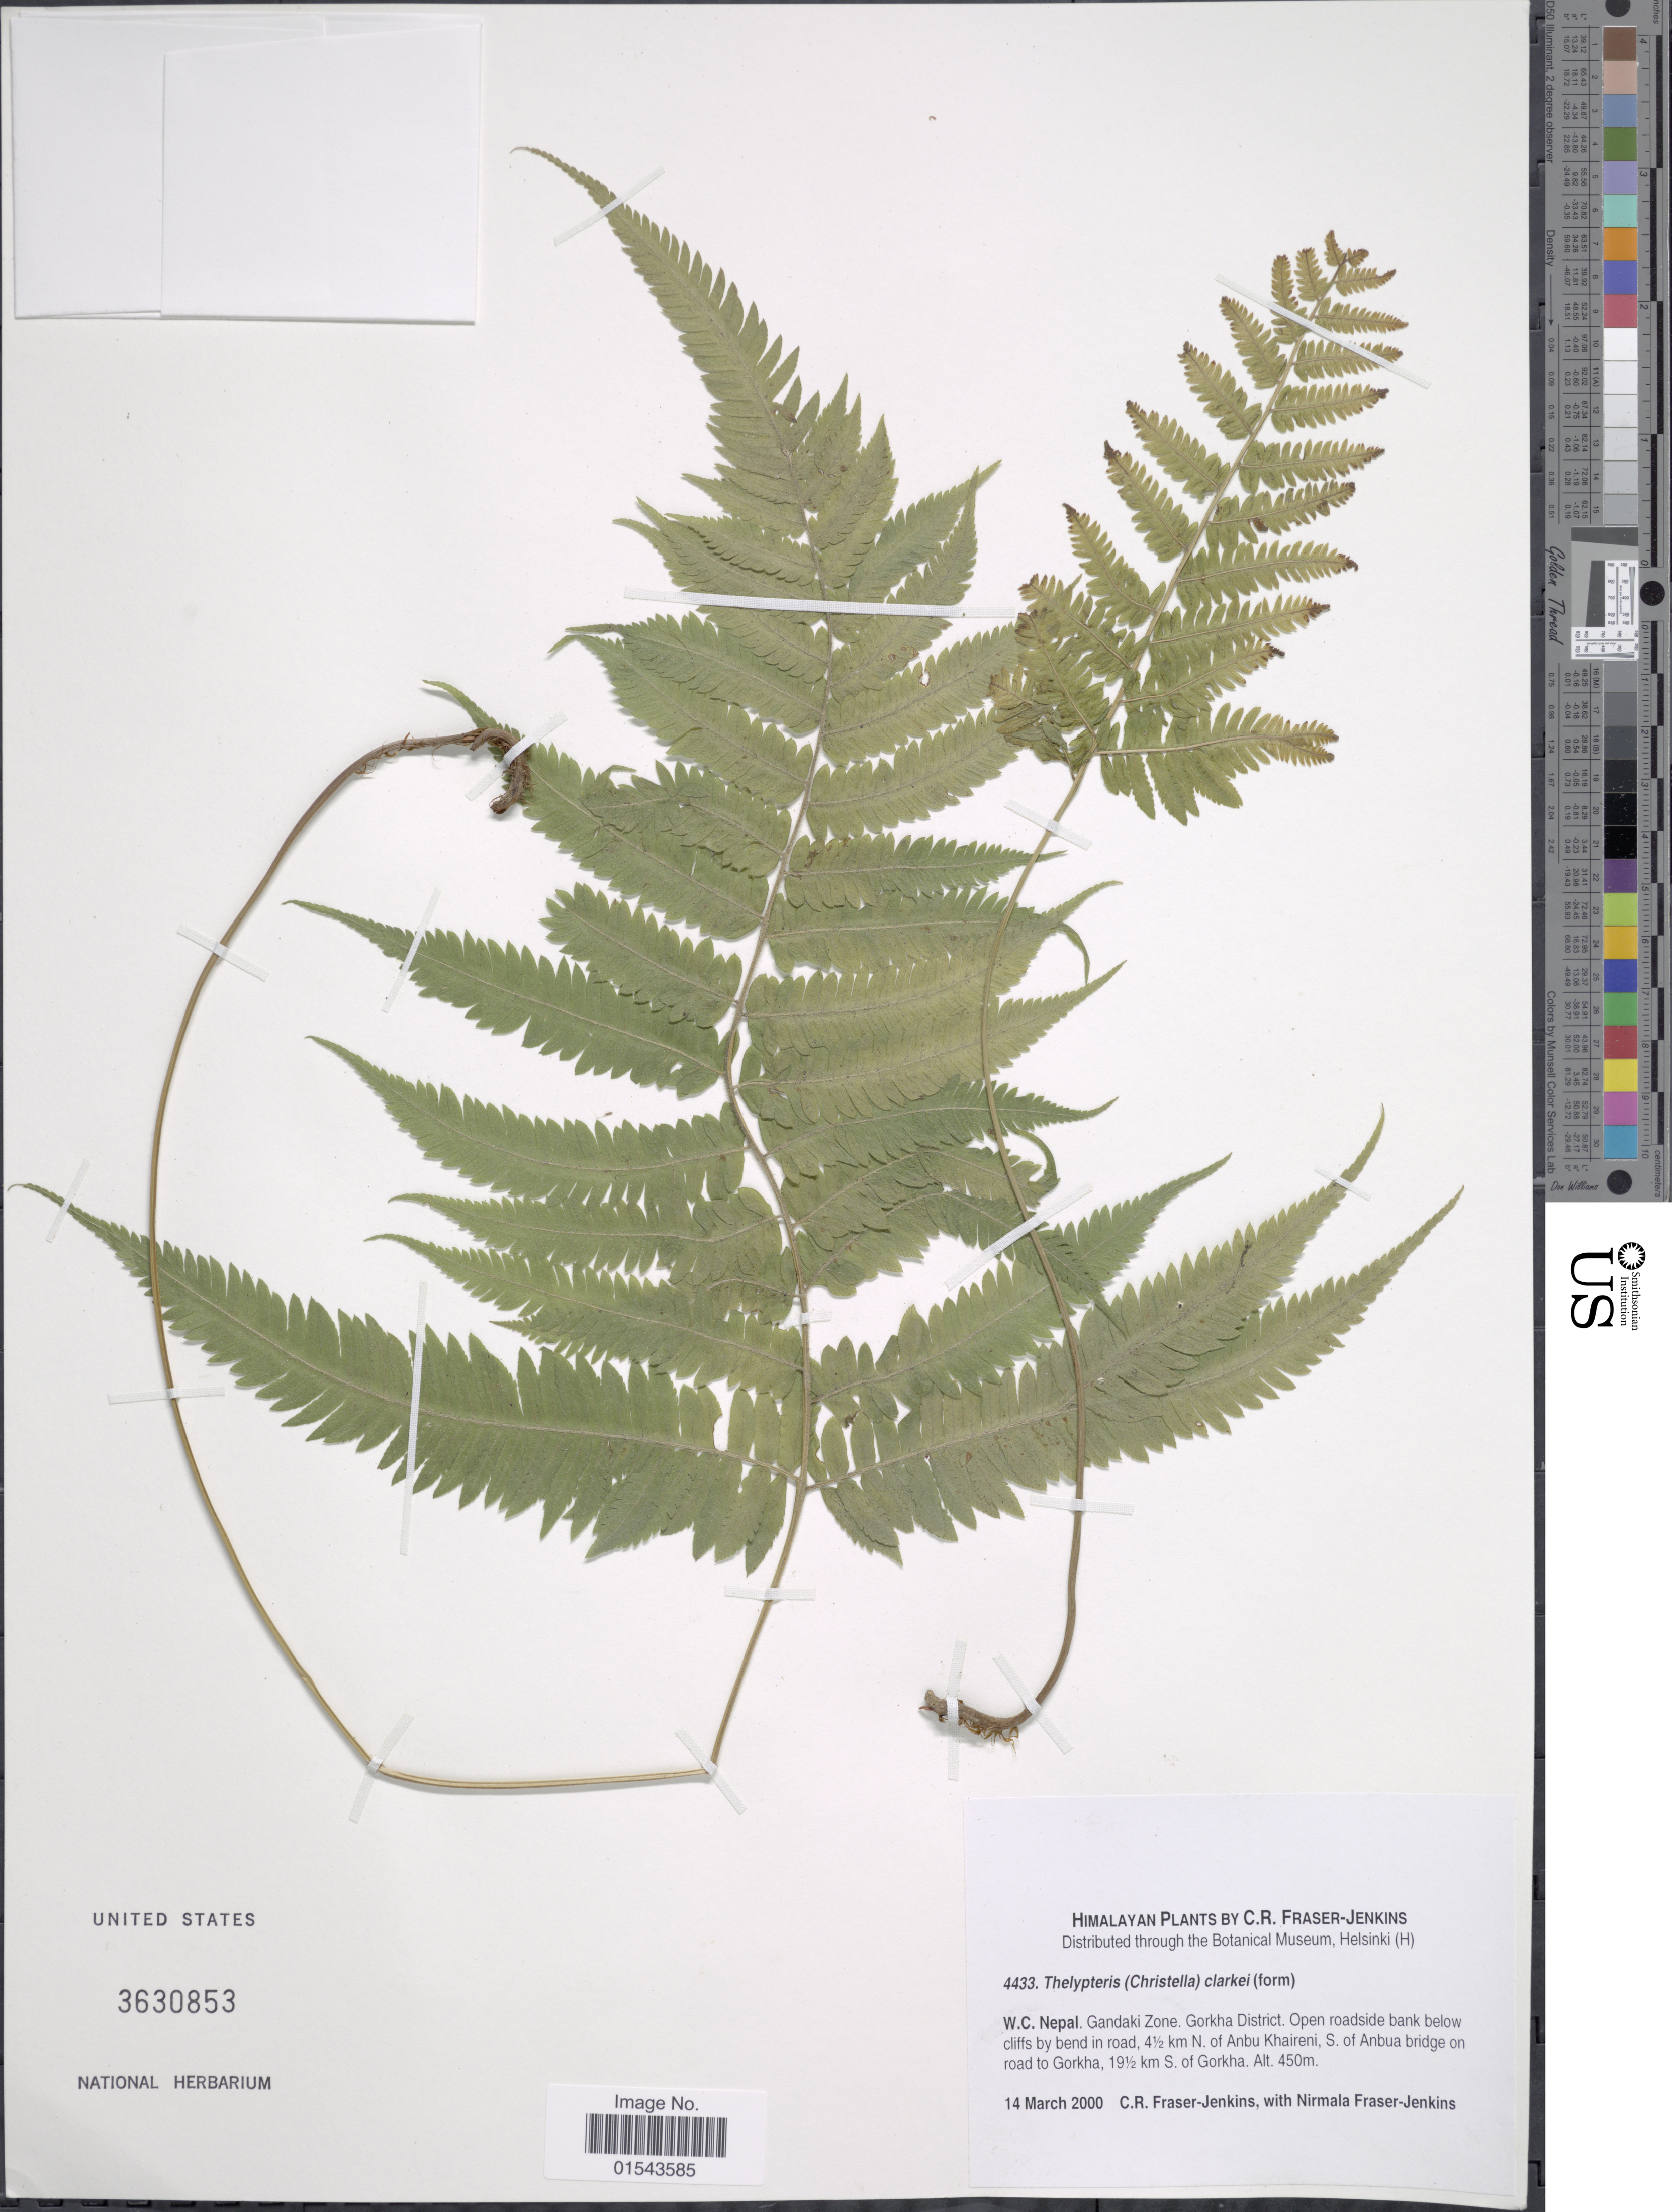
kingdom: Plantae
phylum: Tracheophyta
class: Polypodiopsida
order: Polypodiales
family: Thelypteridaceae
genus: Christella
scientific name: Christella clarkei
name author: (Bedd.) Holttum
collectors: C. R. Fraser-Jenkins & N. Fraser-Jenkins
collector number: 4433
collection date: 2000-03-14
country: Nepal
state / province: Gandaki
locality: Himalaya, W. C. Nepal. Gandaki Zone. Gorkha District. Open roadside bank below cliffs by bend in road, 4.5 km N. Anbu Khaireni, S. of Anbua bridge on road to Gorkha, 19.5 km S. of Gorkha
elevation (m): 450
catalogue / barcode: US 3630853